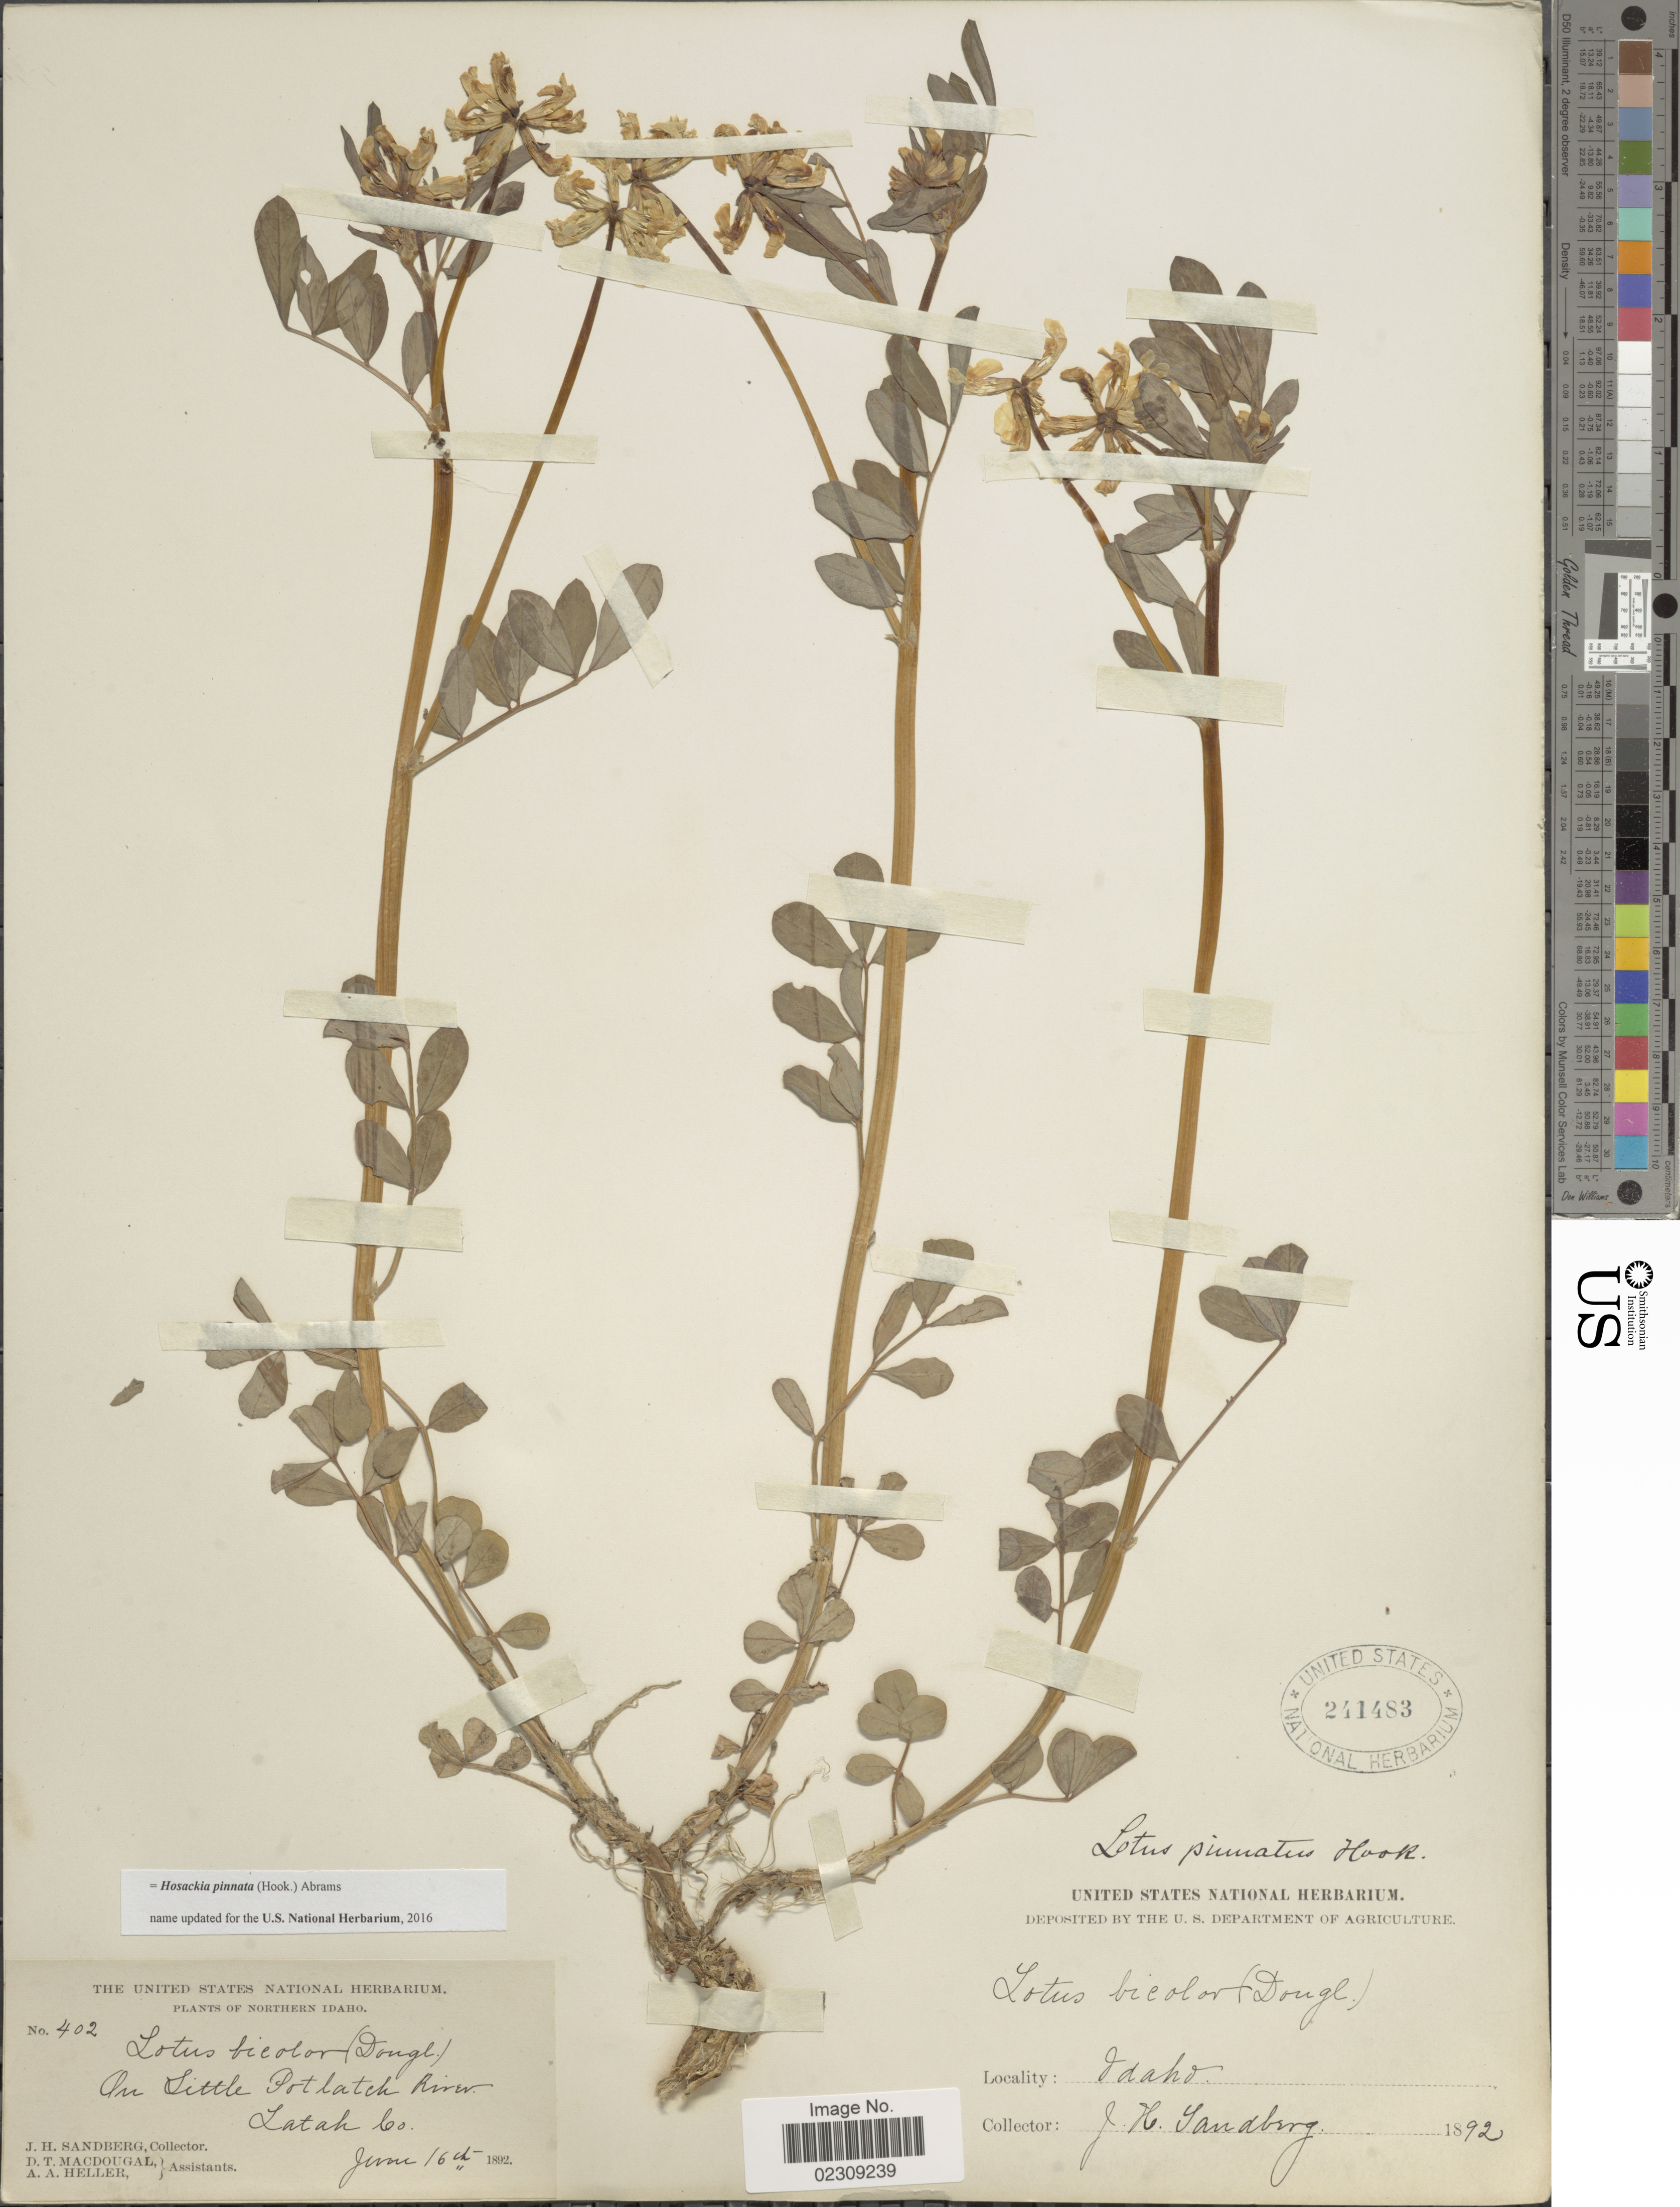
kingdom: Plantae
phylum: Tracheophyta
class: Magnoliopsida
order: Fabales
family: Fabaceae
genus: Hosackia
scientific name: Hosackia pinnata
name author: (Hook.) Abrams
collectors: J. H. Sandberg, D. T. MacDougal & A. A. Heller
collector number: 402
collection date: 1892-06-16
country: United States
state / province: Idaho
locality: Northern Idaho, On Little Potlatch River, Latah Co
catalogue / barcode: US 241483